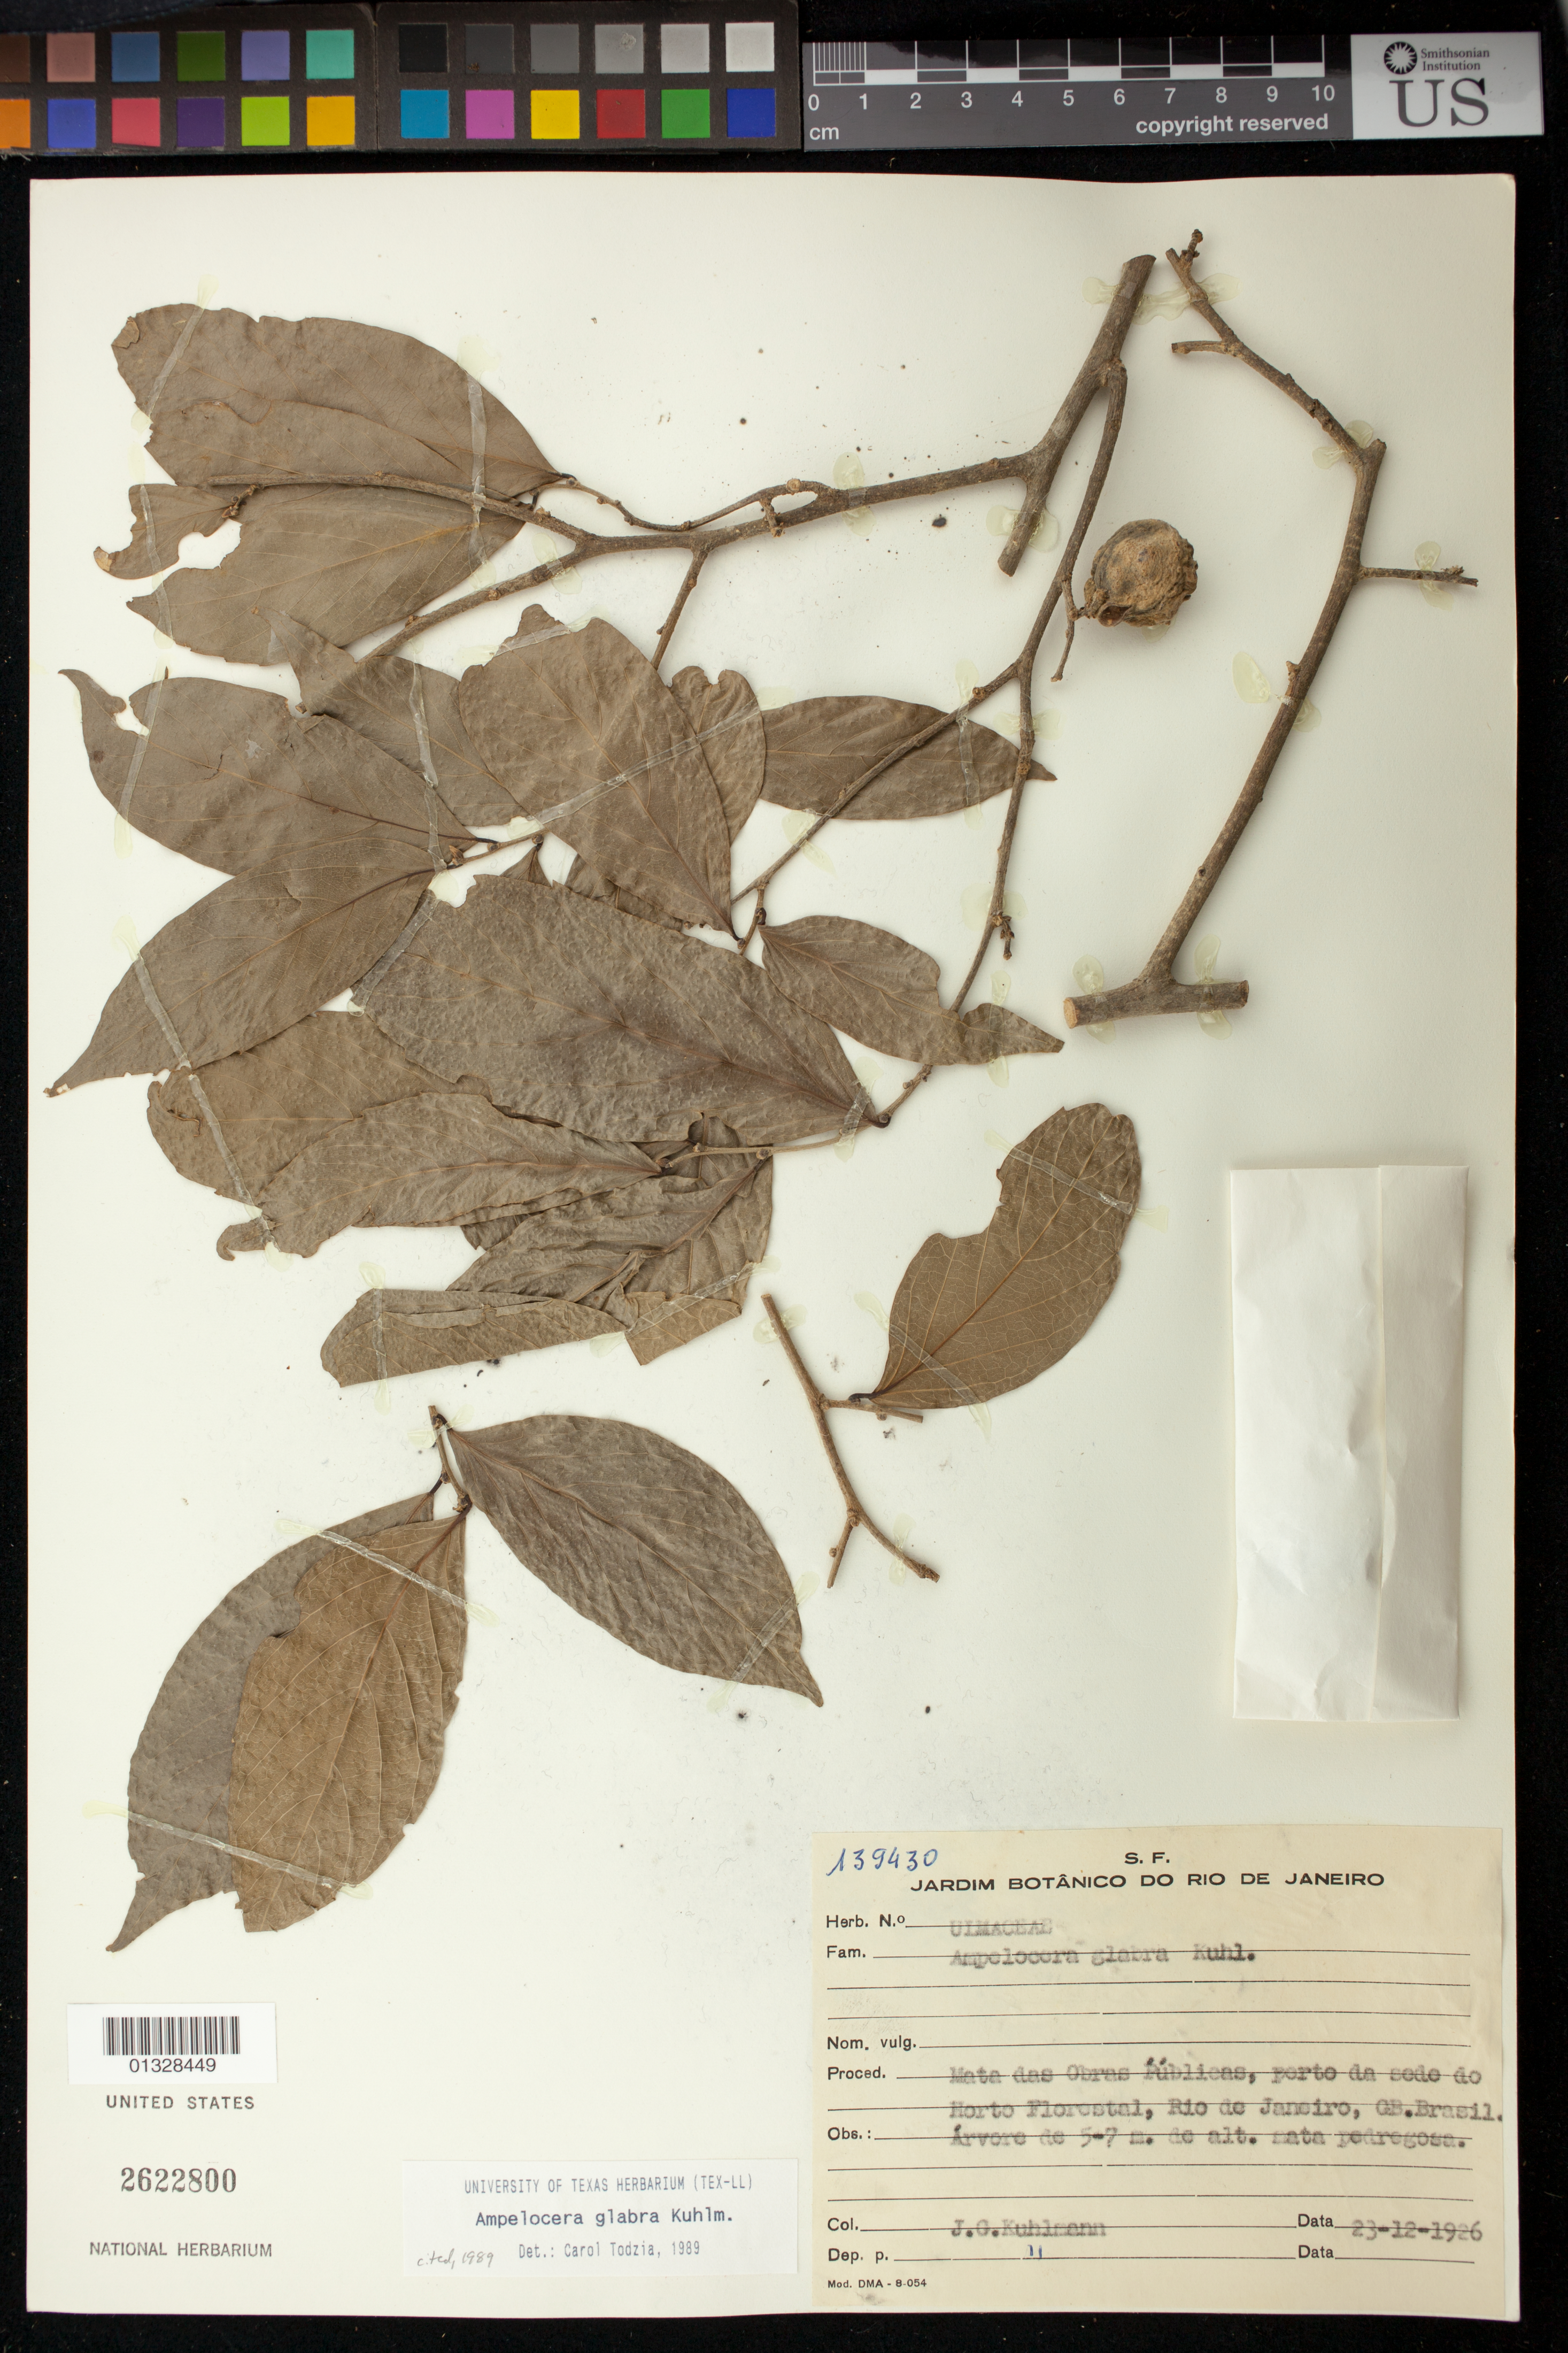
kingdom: Plantae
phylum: Tracheophyta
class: Magnoliopsida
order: Rosales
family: Cannabaceae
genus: Ampelocera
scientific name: Ampelocera glabra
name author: Kuhlm.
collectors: J. G. Kuhlmann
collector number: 139430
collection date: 1926-12-23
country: Brazil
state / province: Rio de Janeiro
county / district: Rio de Janeiro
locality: Perto da sede do Horto Florestal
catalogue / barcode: US 2622800